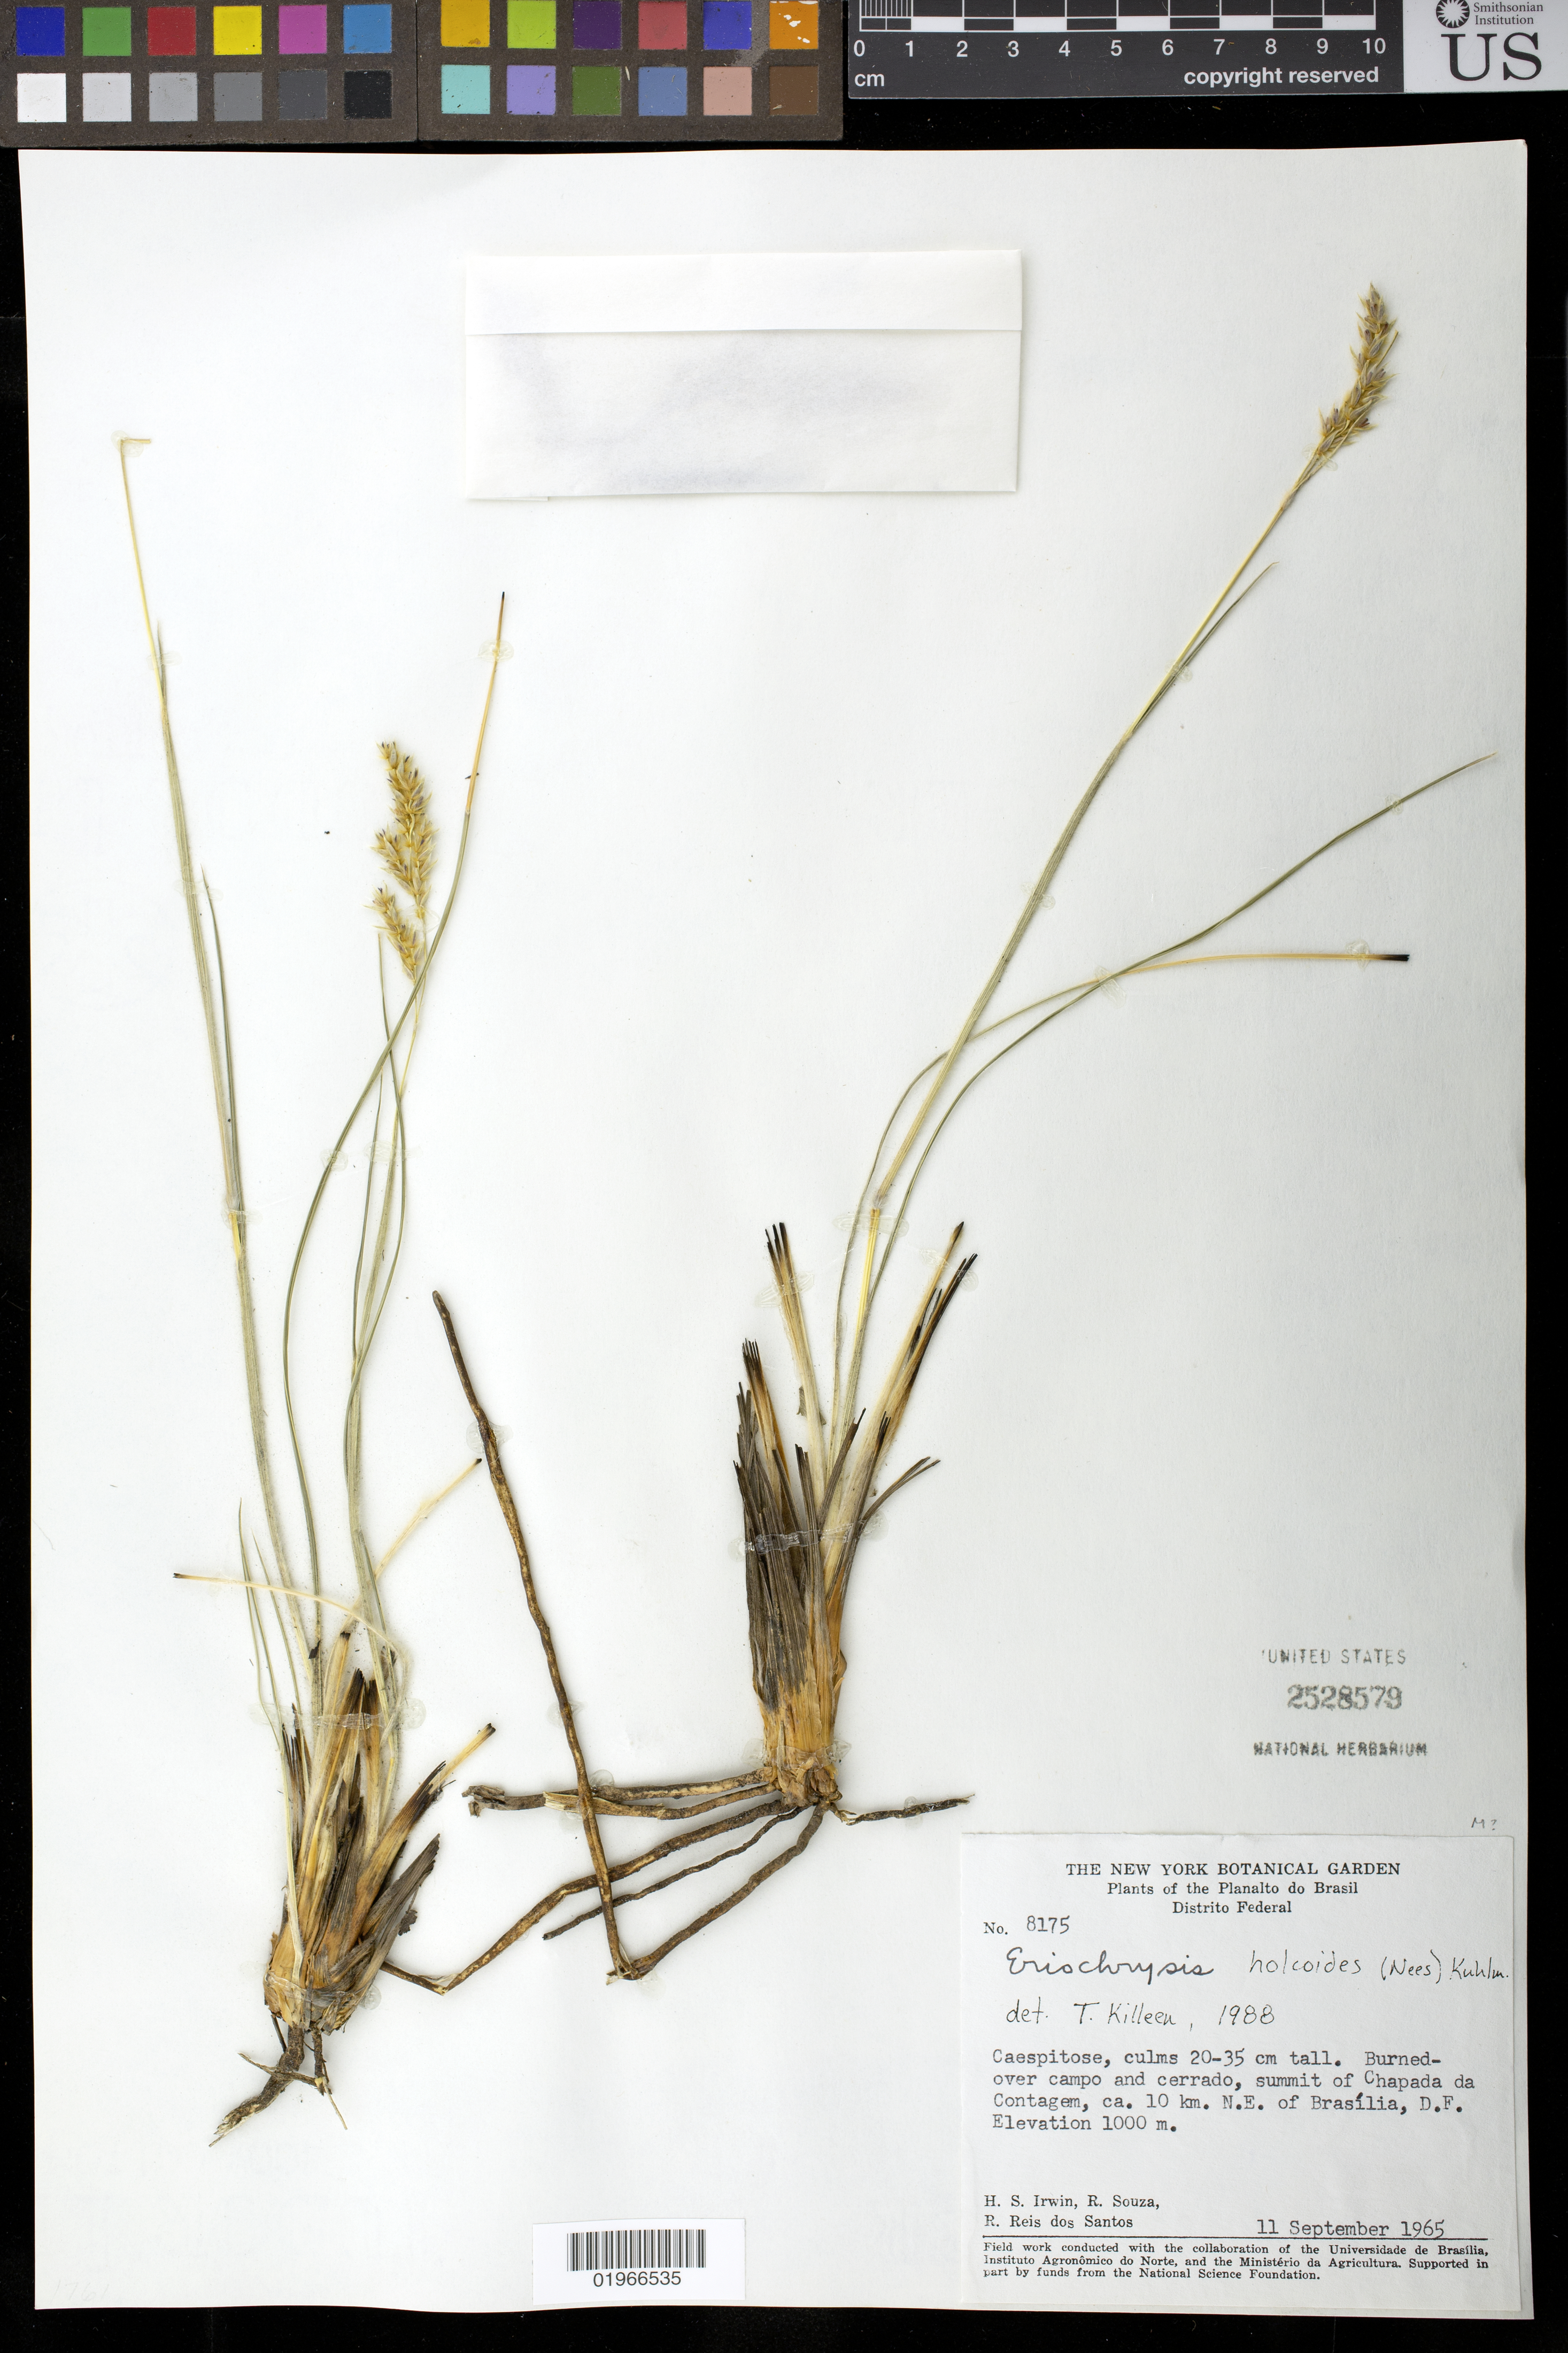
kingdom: Plantae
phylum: Tracheophyta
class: Liliopsida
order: Poales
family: Poaceae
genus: Eriochrysis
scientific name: Eriochrysis holcoides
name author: (Nees) Kuhlm.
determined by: Killen, T.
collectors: H. Irwin, R. Sousa & R. Reis dos Santos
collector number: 8175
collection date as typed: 11 September 1965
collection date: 1965-09-11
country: Brazil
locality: Summit of Chapada da Contagem, ca. 10 km. N.E. of Brasilia, D.F.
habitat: Caespitose, culms 20-35 cm tall, Burned-over campo and cerrado.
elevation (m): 1000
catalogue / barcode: US 2528579